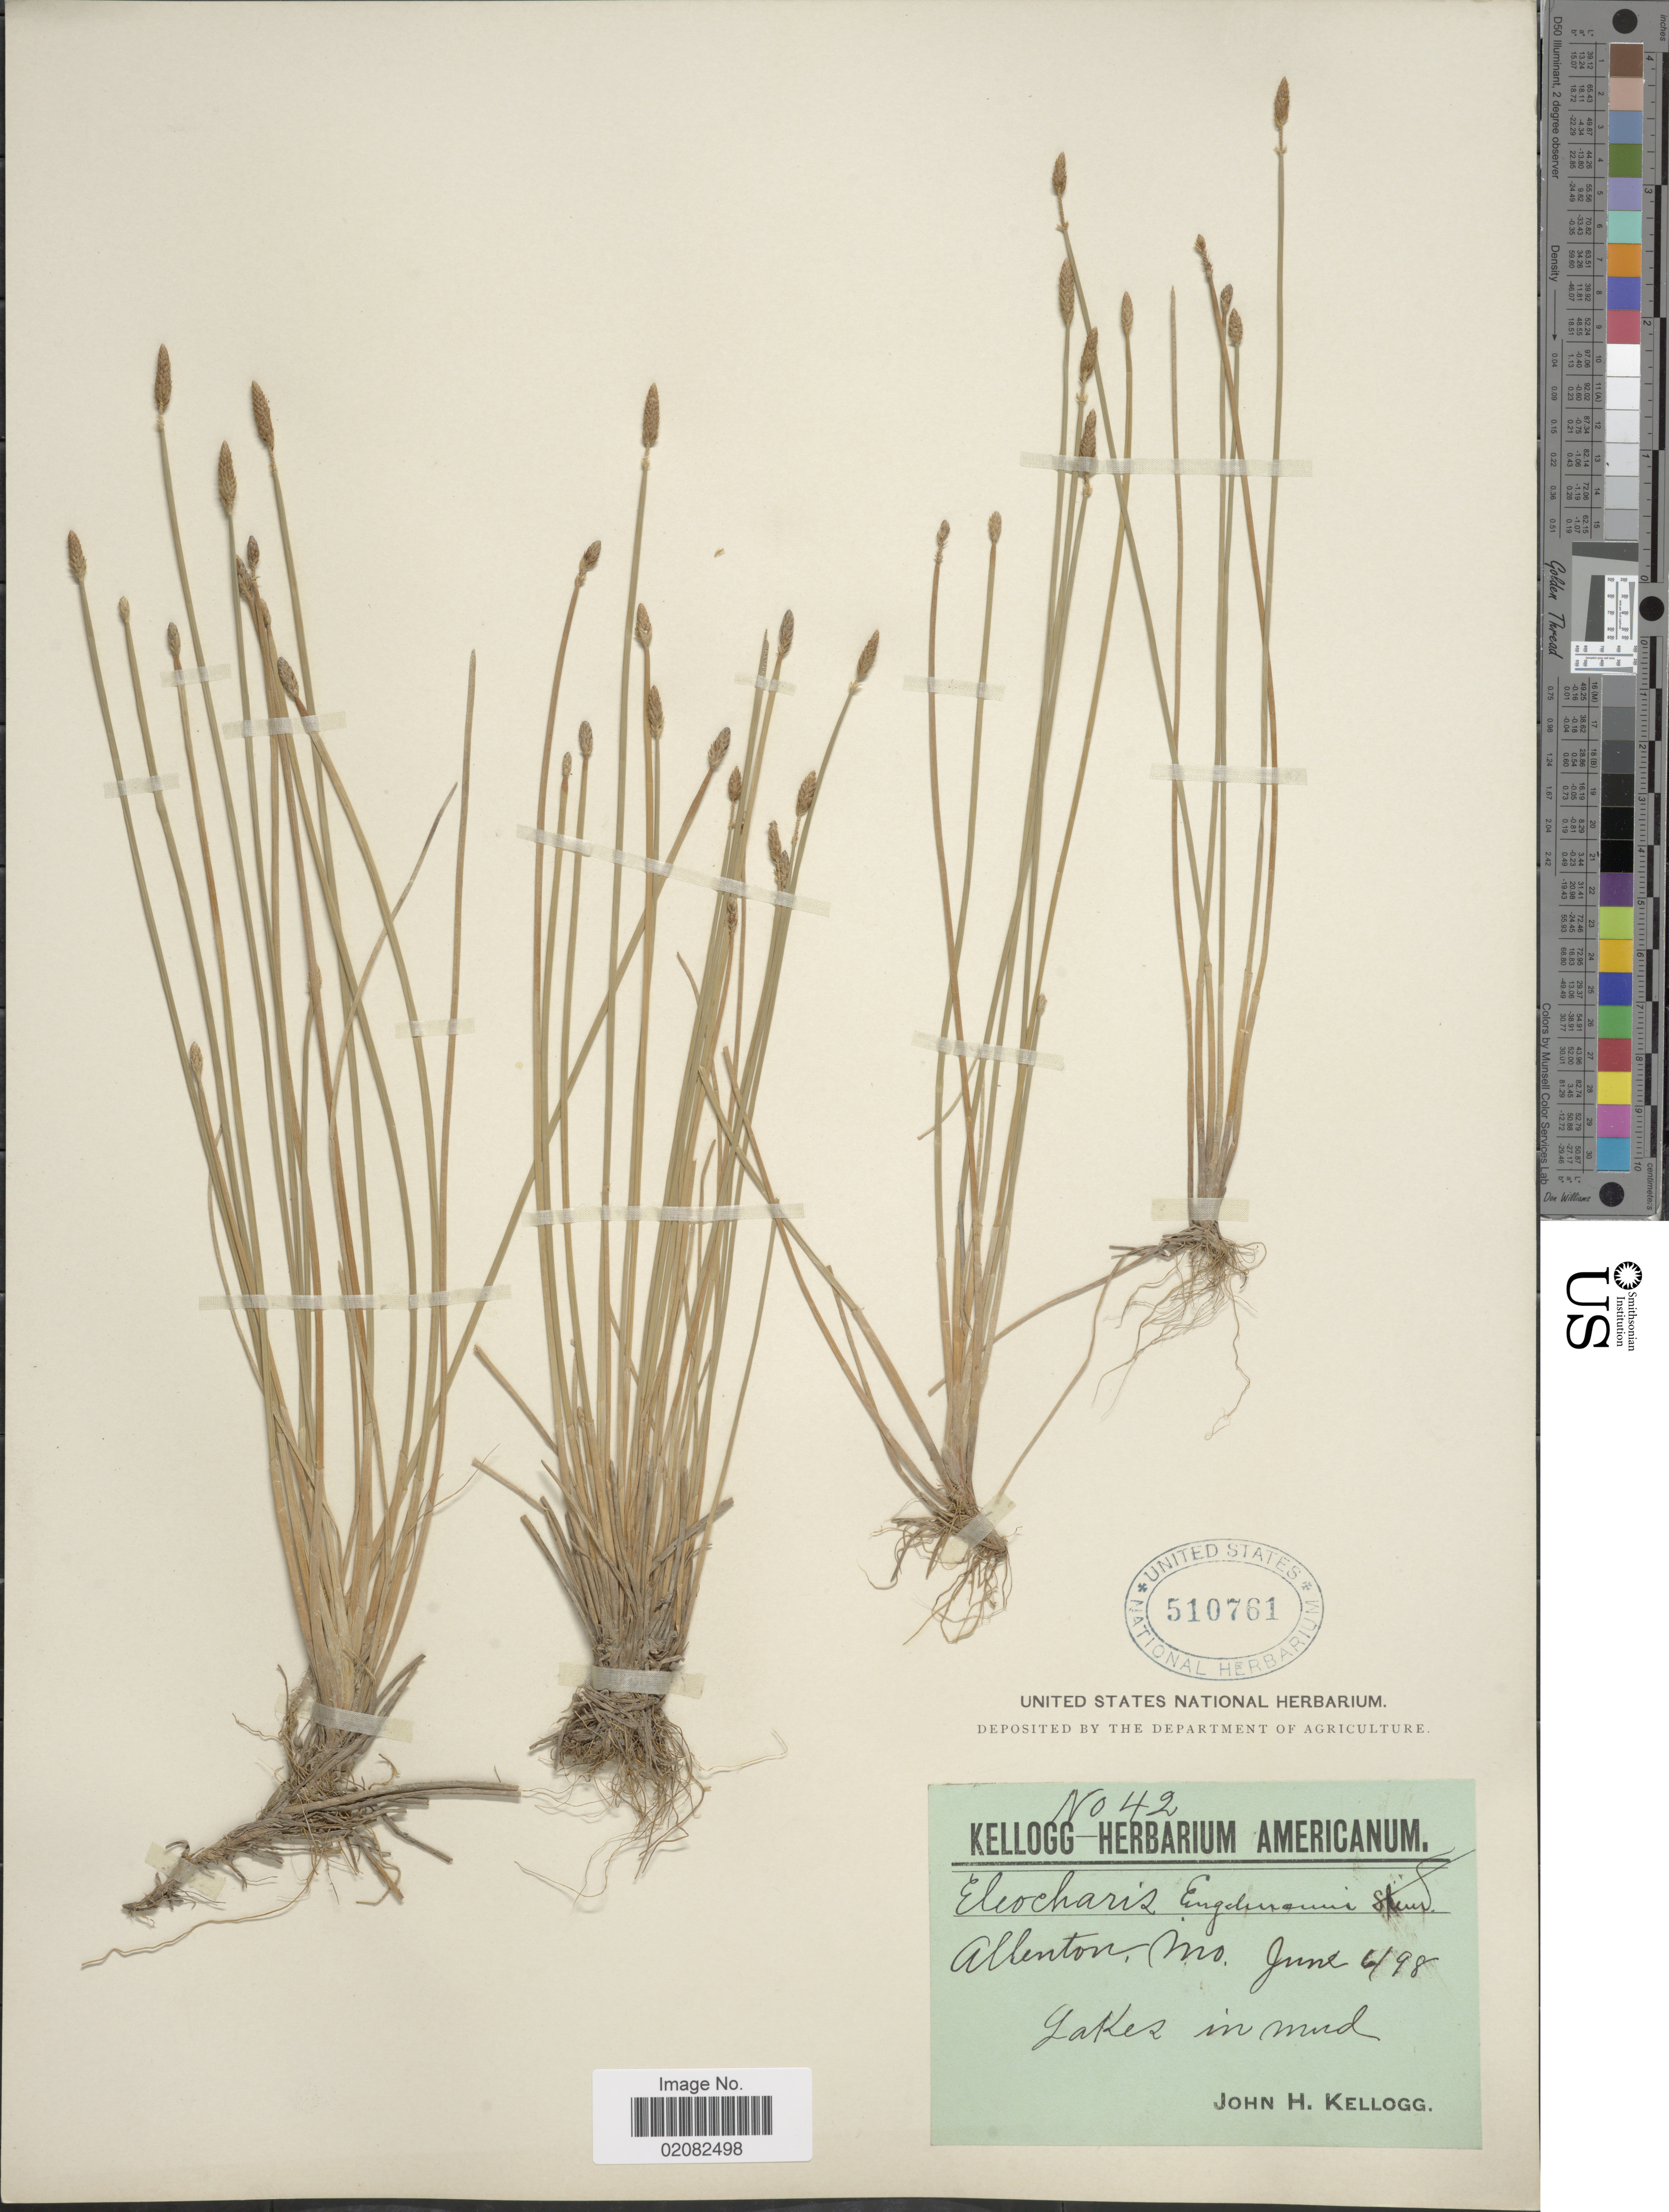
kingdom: Plantae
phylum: Tracheophyta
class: Liliopsida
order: Poales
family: Cyperaceae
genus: Eleocharis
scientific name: Eleocharis engelmannii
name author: Steud.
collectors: J. H. Kellogg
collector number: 42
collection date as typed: Transcribed d/m/y: 6/6/98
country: United States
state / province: Missouri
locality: Allenton, Mo.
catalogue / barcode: US 510761